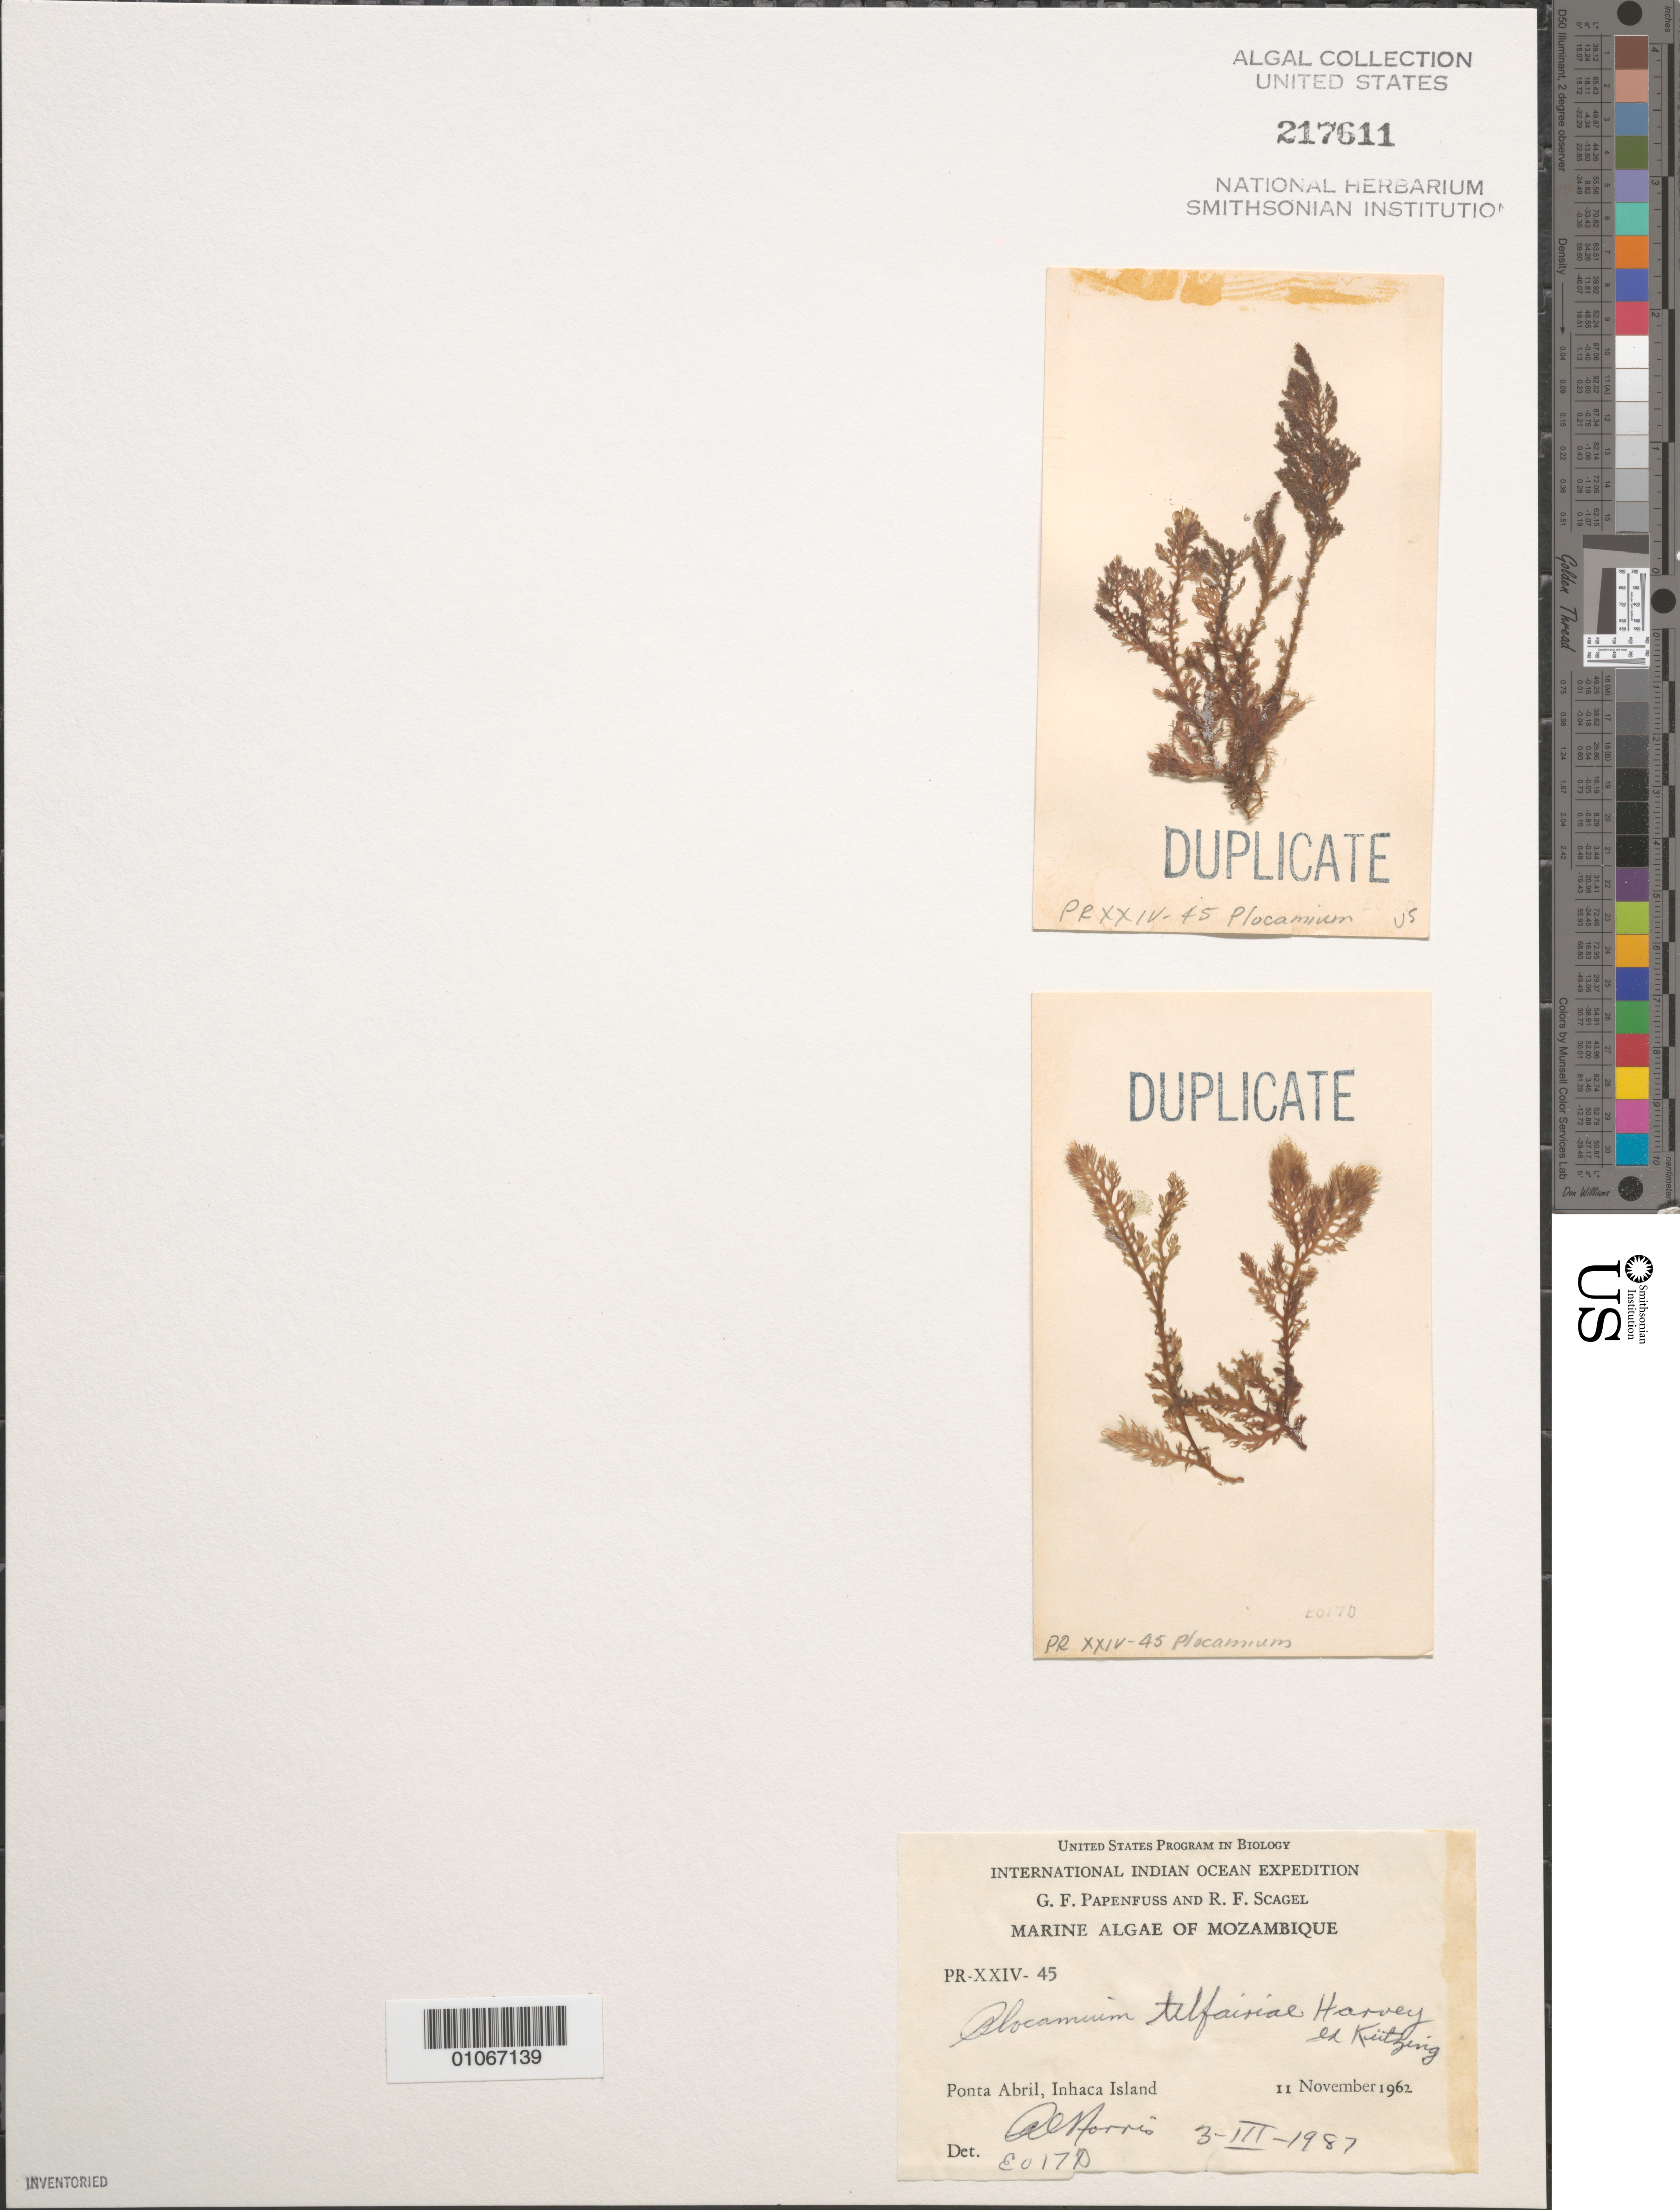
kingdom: Plantae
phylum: Rhodophyta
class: Florideophyceae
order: Plocamiales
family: Plocamiaceae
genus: Plocamium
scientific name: Plocamium telfairiae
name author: (Hook. & Harv.) Harv. ex Kütz.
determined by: Norris, R. E.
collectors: G. Papenfuss & R. F. Scagel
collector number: PR-XXIV-45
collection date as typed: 11 Nov 1962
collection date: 1962-11-11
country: Mozambique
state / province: Maputo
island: Inhaca Island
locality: Ponta Abril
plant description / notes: International Indian Ocean Expedition, 1962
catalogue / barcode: US 217611